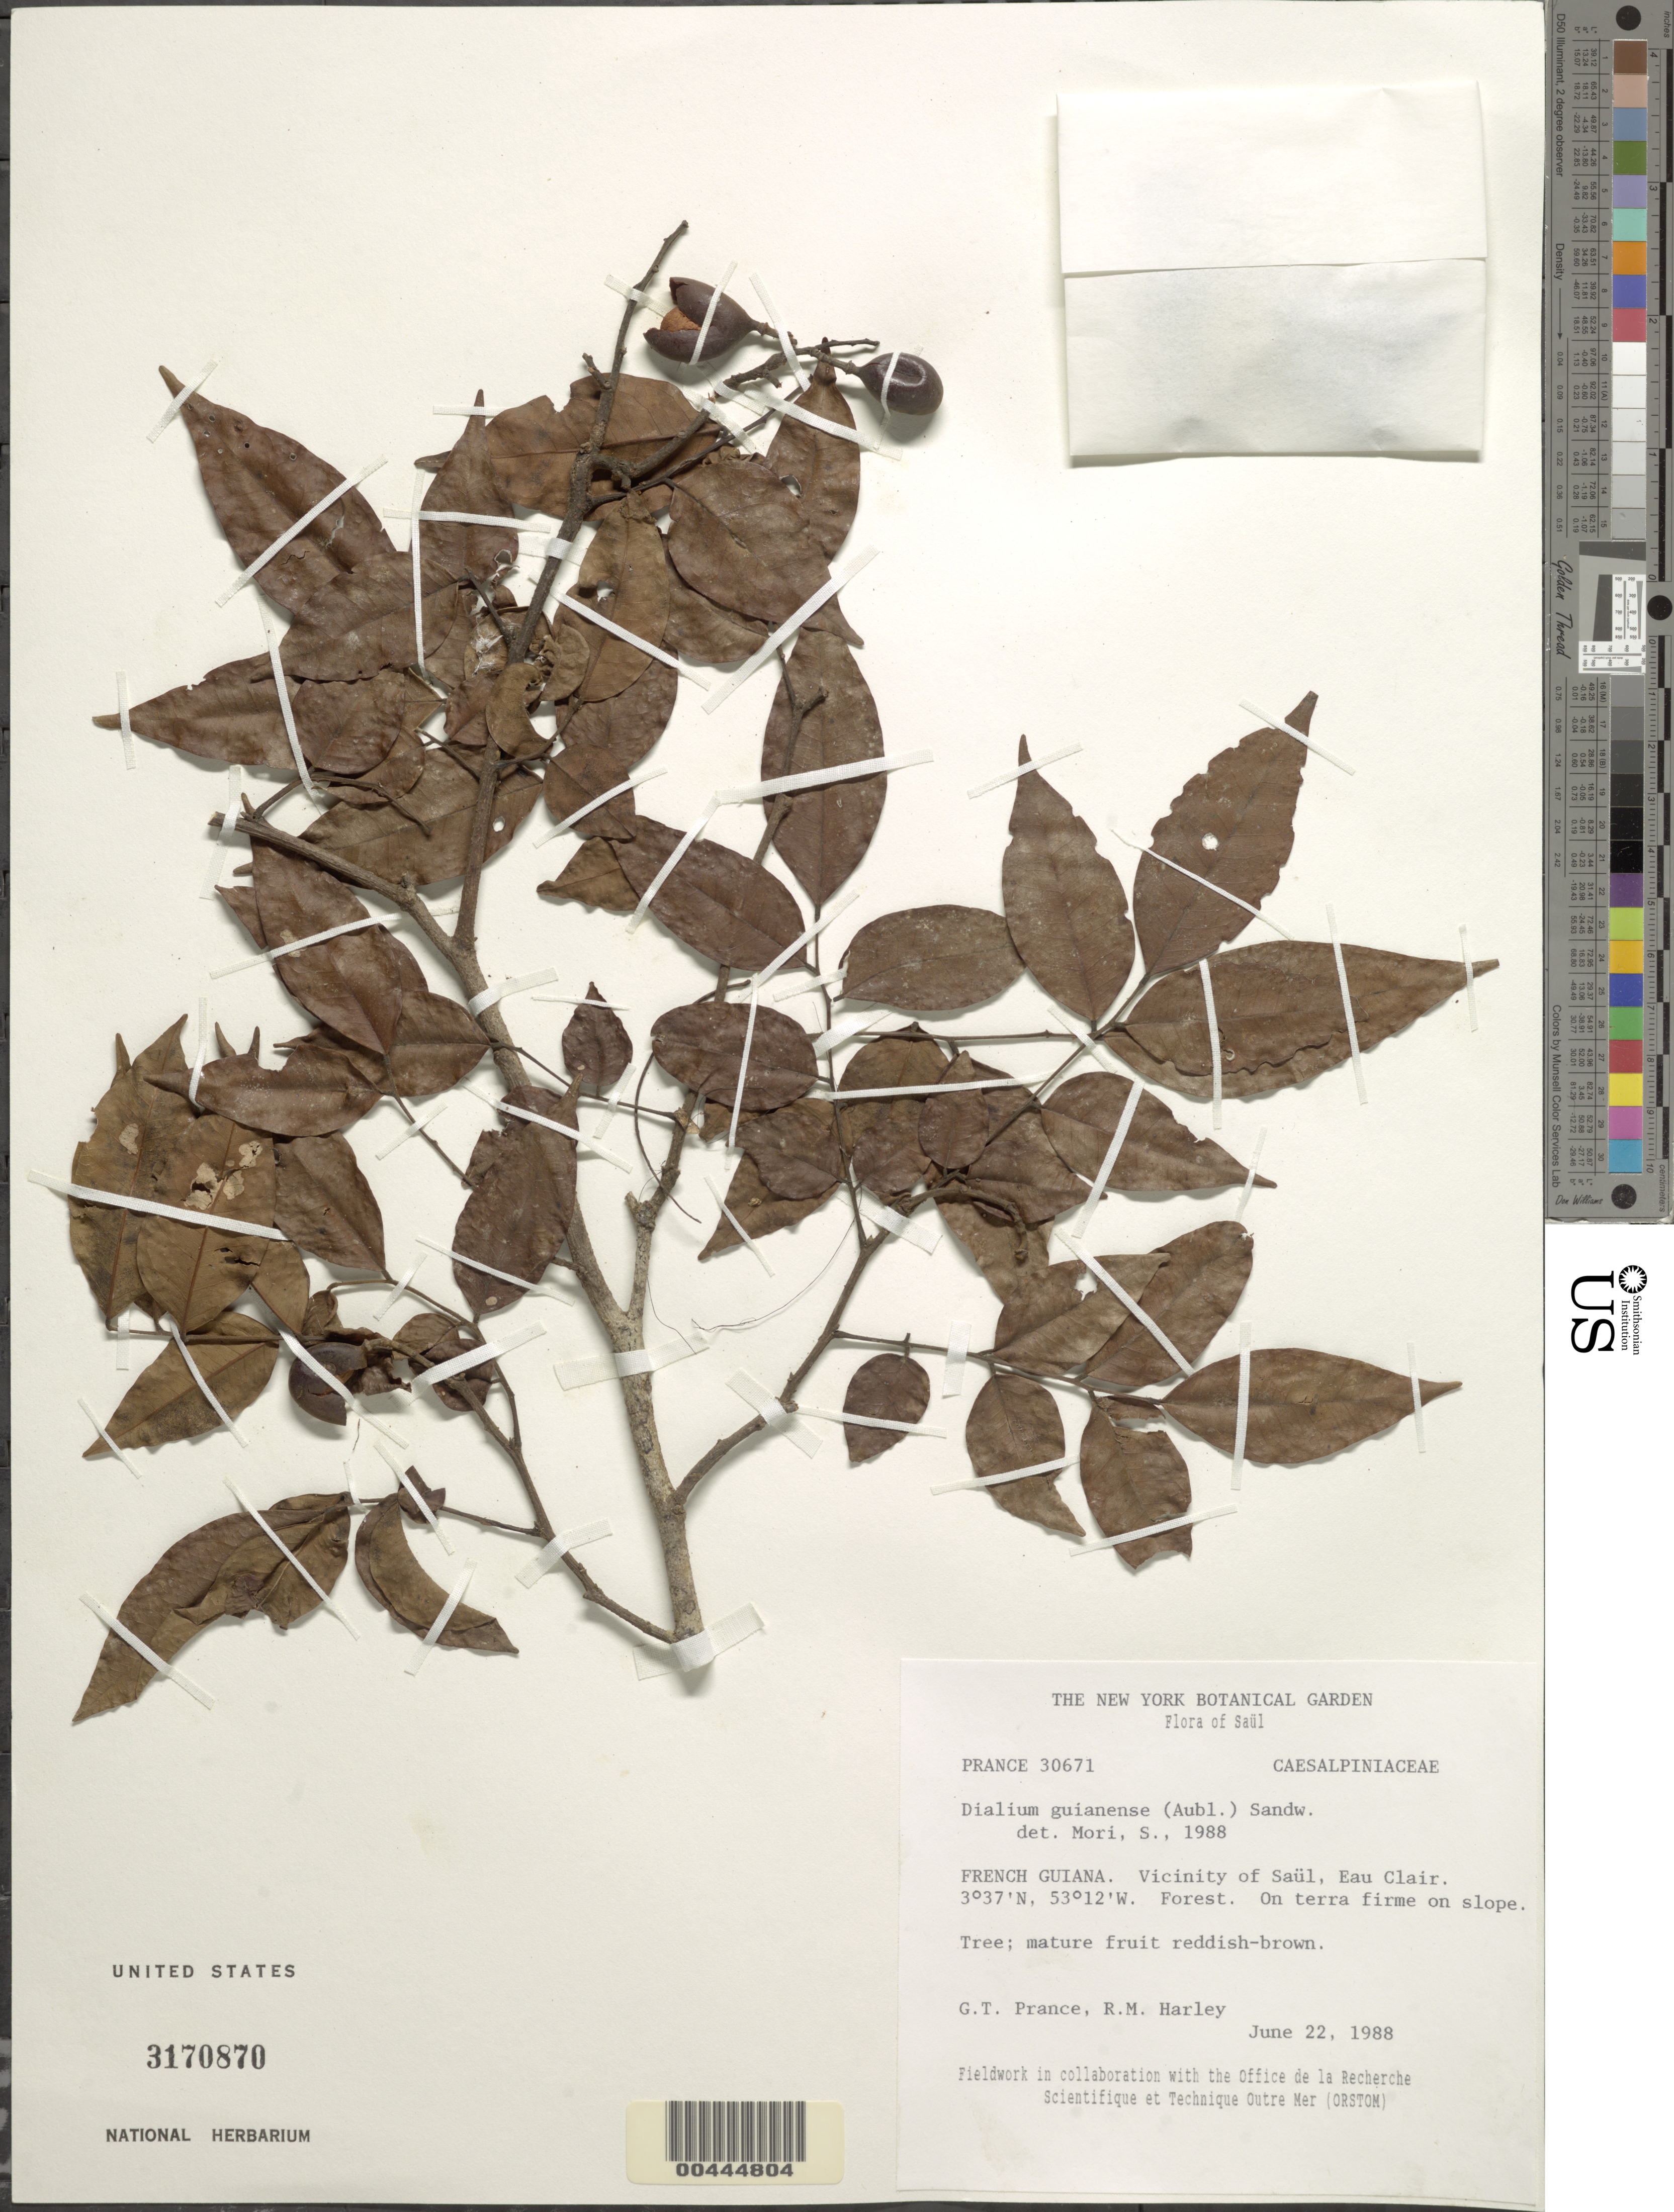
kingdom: Plantae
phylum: Tracheophyta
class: Magnoliopsida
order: Fabales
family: Fabaceae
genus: Dialium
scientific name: Dialium guianense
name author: (Aubl.) Sandwith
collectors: G. T. Prance & R. M. Harley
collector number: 30671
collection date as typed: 22 Jun 1988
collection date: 1988-06-22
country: French Guiana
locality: Soul, eau clair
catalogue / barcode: US 3170870